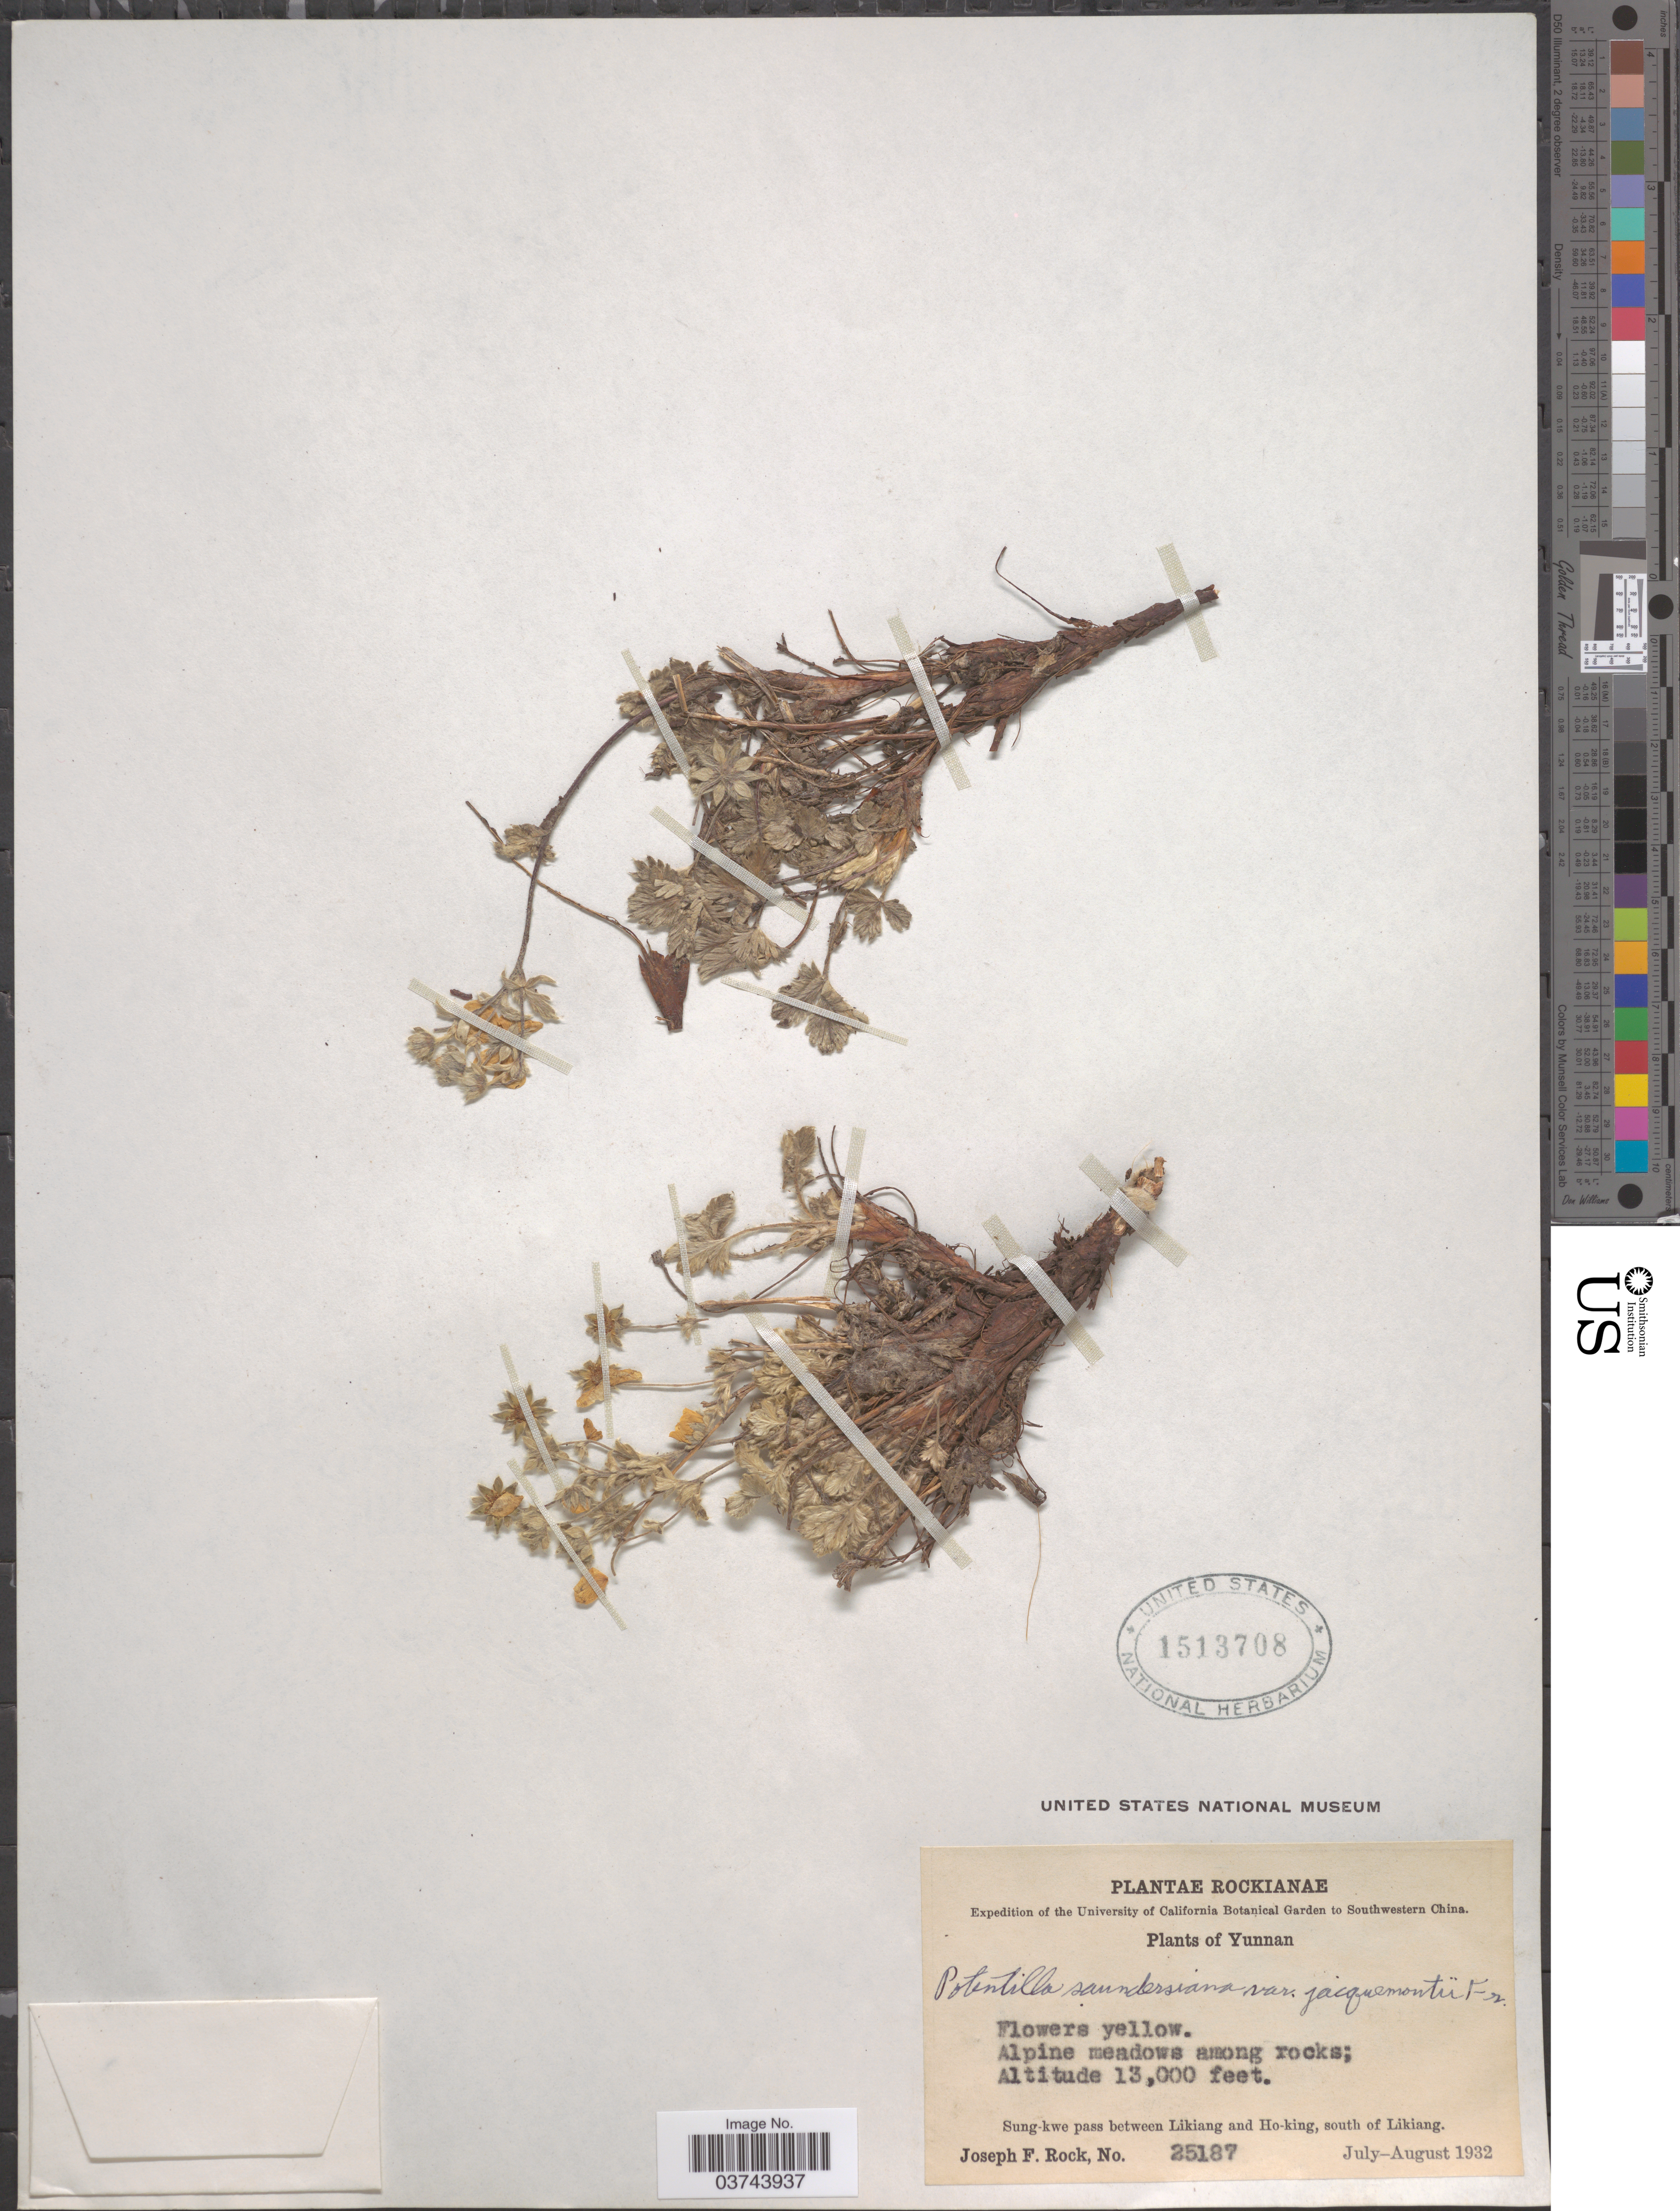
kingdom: Plantae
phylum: Tracheophyta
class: Magnoliopsida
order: Rosales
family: Rosaceae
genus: Potentilla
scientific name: Potentilla saundersiana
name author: Royle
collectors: J. F. Rock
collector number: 25187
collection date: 1932-07/1932-08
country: China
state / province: Yunnan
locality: Southwestern China. Sung-kwe pass between Likiang and Ho-king, south of Likiang.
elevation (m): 3962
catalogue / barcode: US 1513708